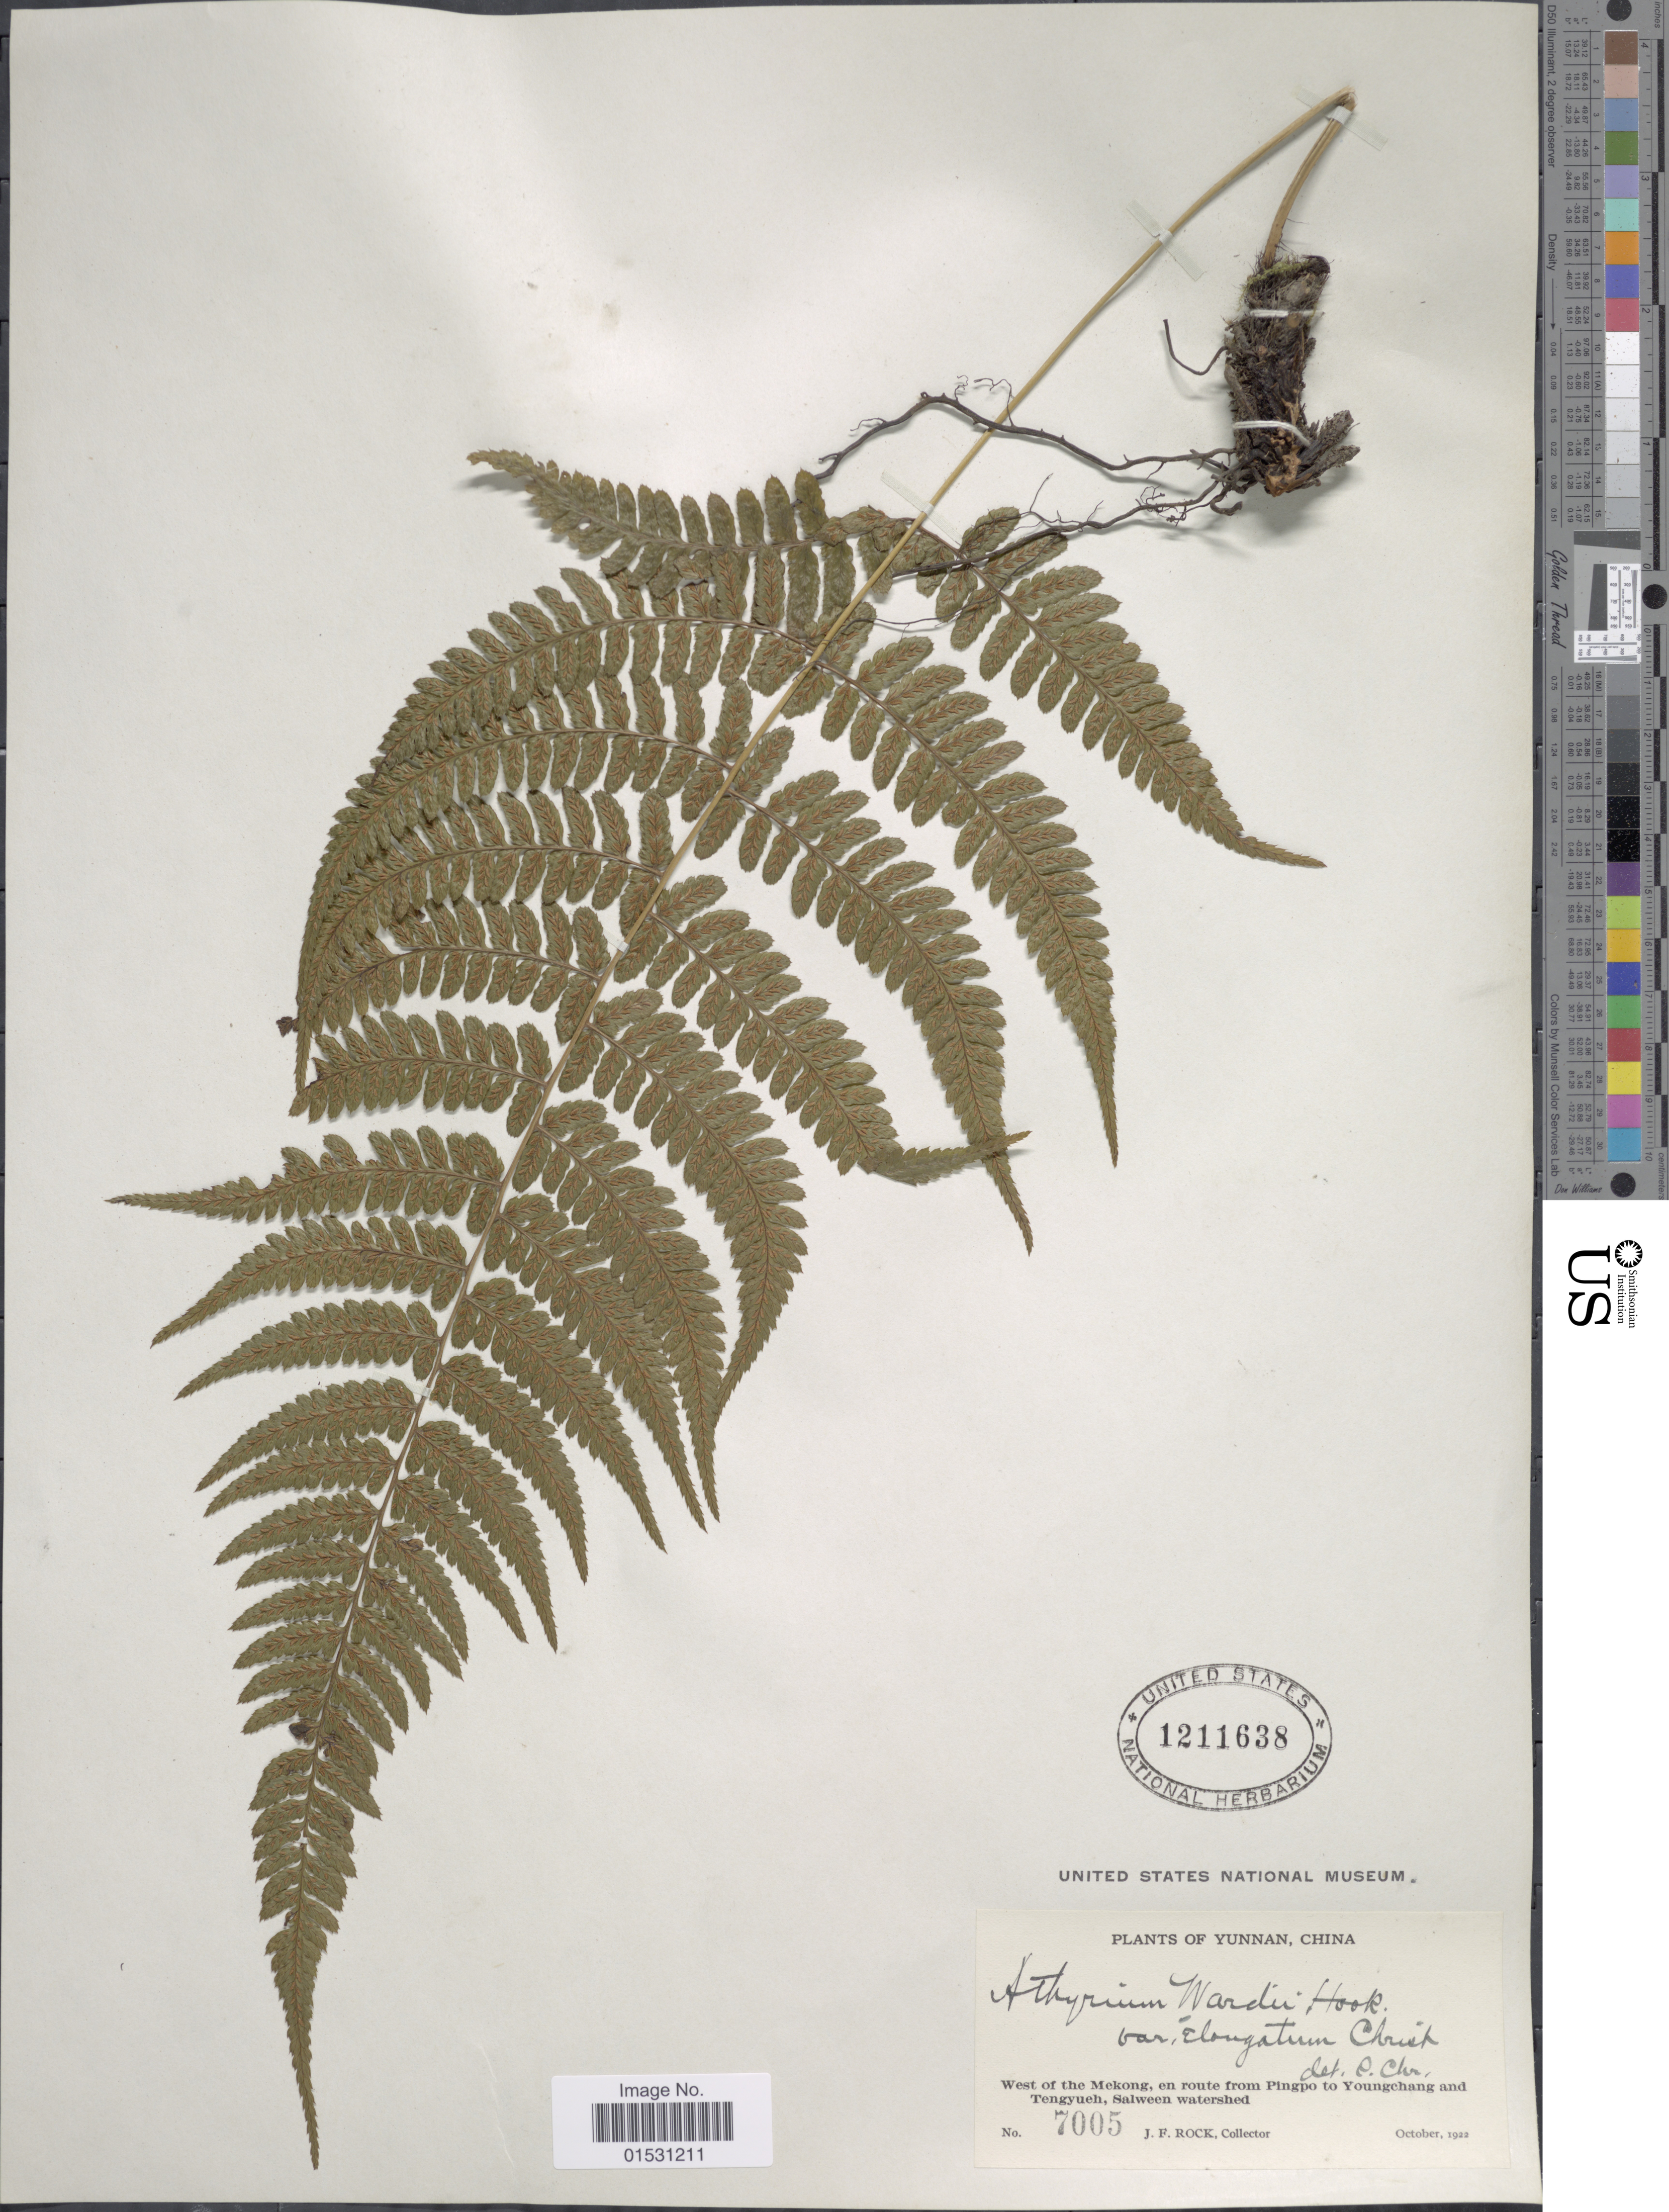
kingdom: Plantae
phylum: Tracheophyta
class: Polypodiopsida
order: Polypodiales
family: Athyriaceae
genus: Athyrium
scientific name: Athyrium wardii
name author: (Hook.) Makino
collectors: J. Rock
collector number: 7005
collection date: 1922-10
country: China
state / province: Yunnan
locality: West of the Mekong, en route from Pingpo to Youngchang and Tengyeuh, Salween watershed.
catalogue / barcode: US 1211638